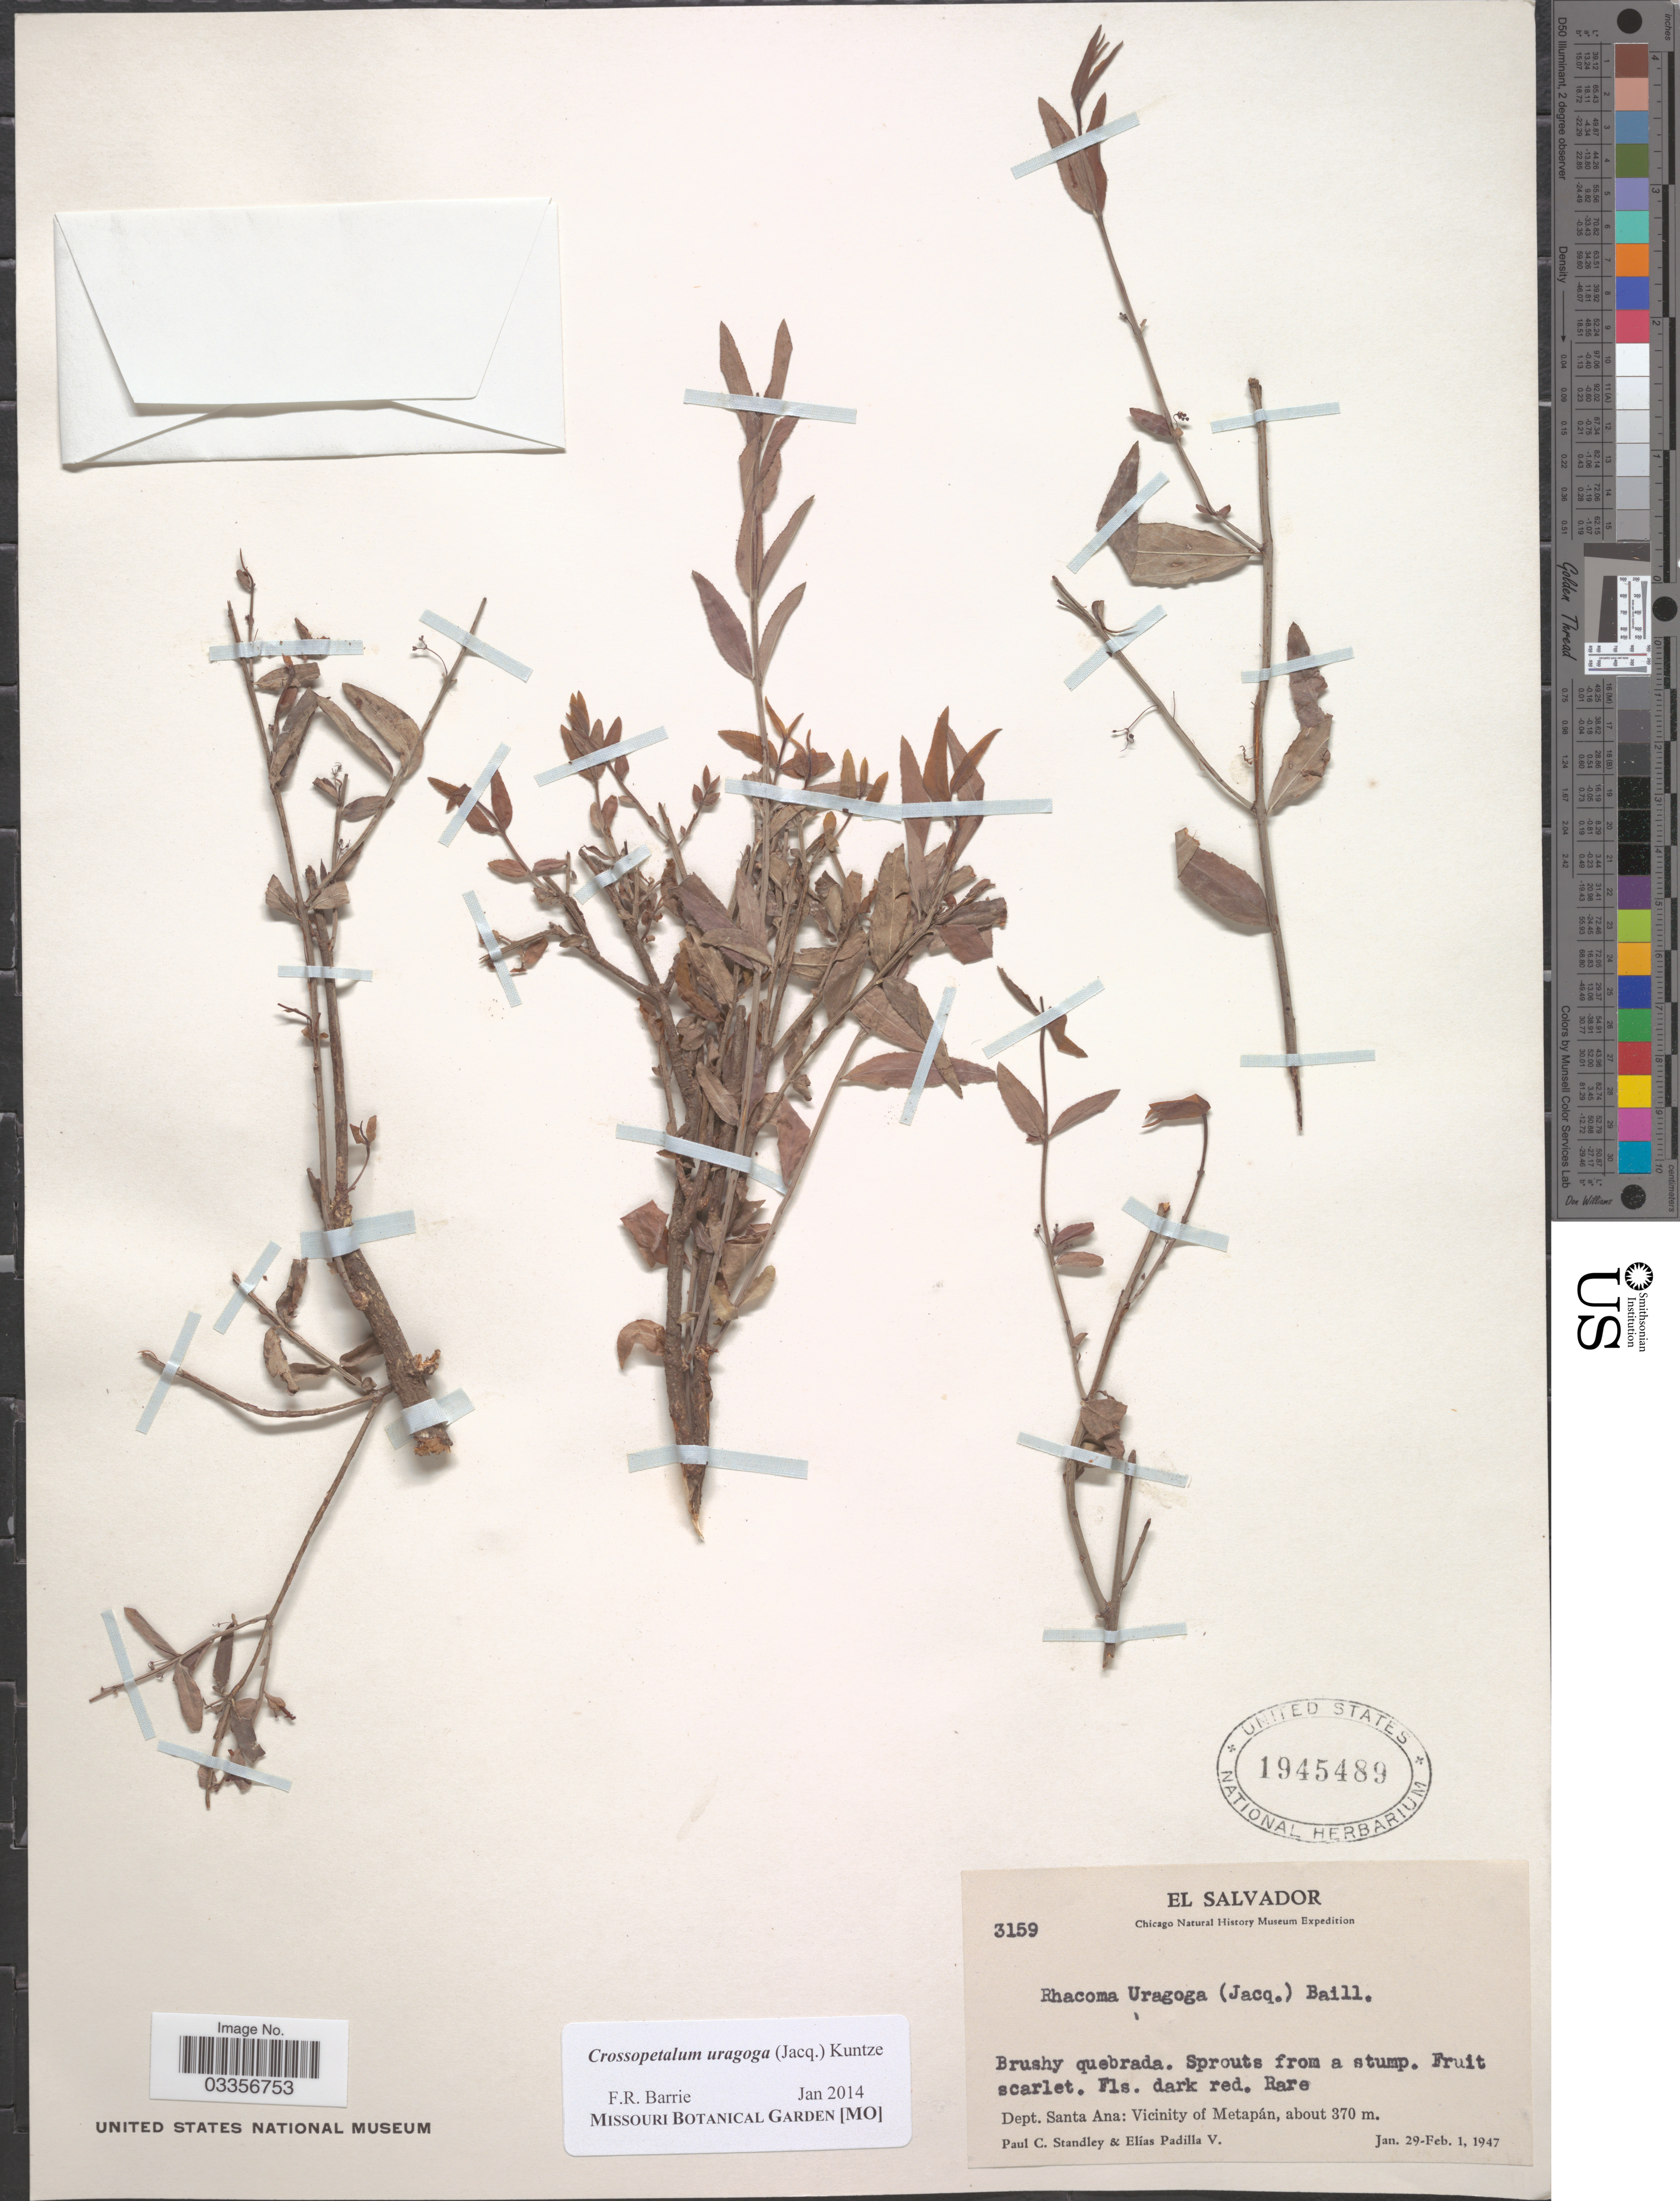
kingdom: Plantae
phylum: Tracheophyta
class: Magnoliopsida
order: Celastrales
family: Celastraceae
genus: Crossopetalum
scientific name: Crossopetalum uragoga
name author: (Jacq.) Kuntze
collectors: P. C. Standley & E. Padilla V.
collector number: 3159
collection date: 1947-01-29/1947-02-01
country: El Salvador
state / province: Santa Ana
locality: Dept. Santa Ana: Vicinity of Metapán.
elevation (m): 370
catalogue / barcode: US 1945489